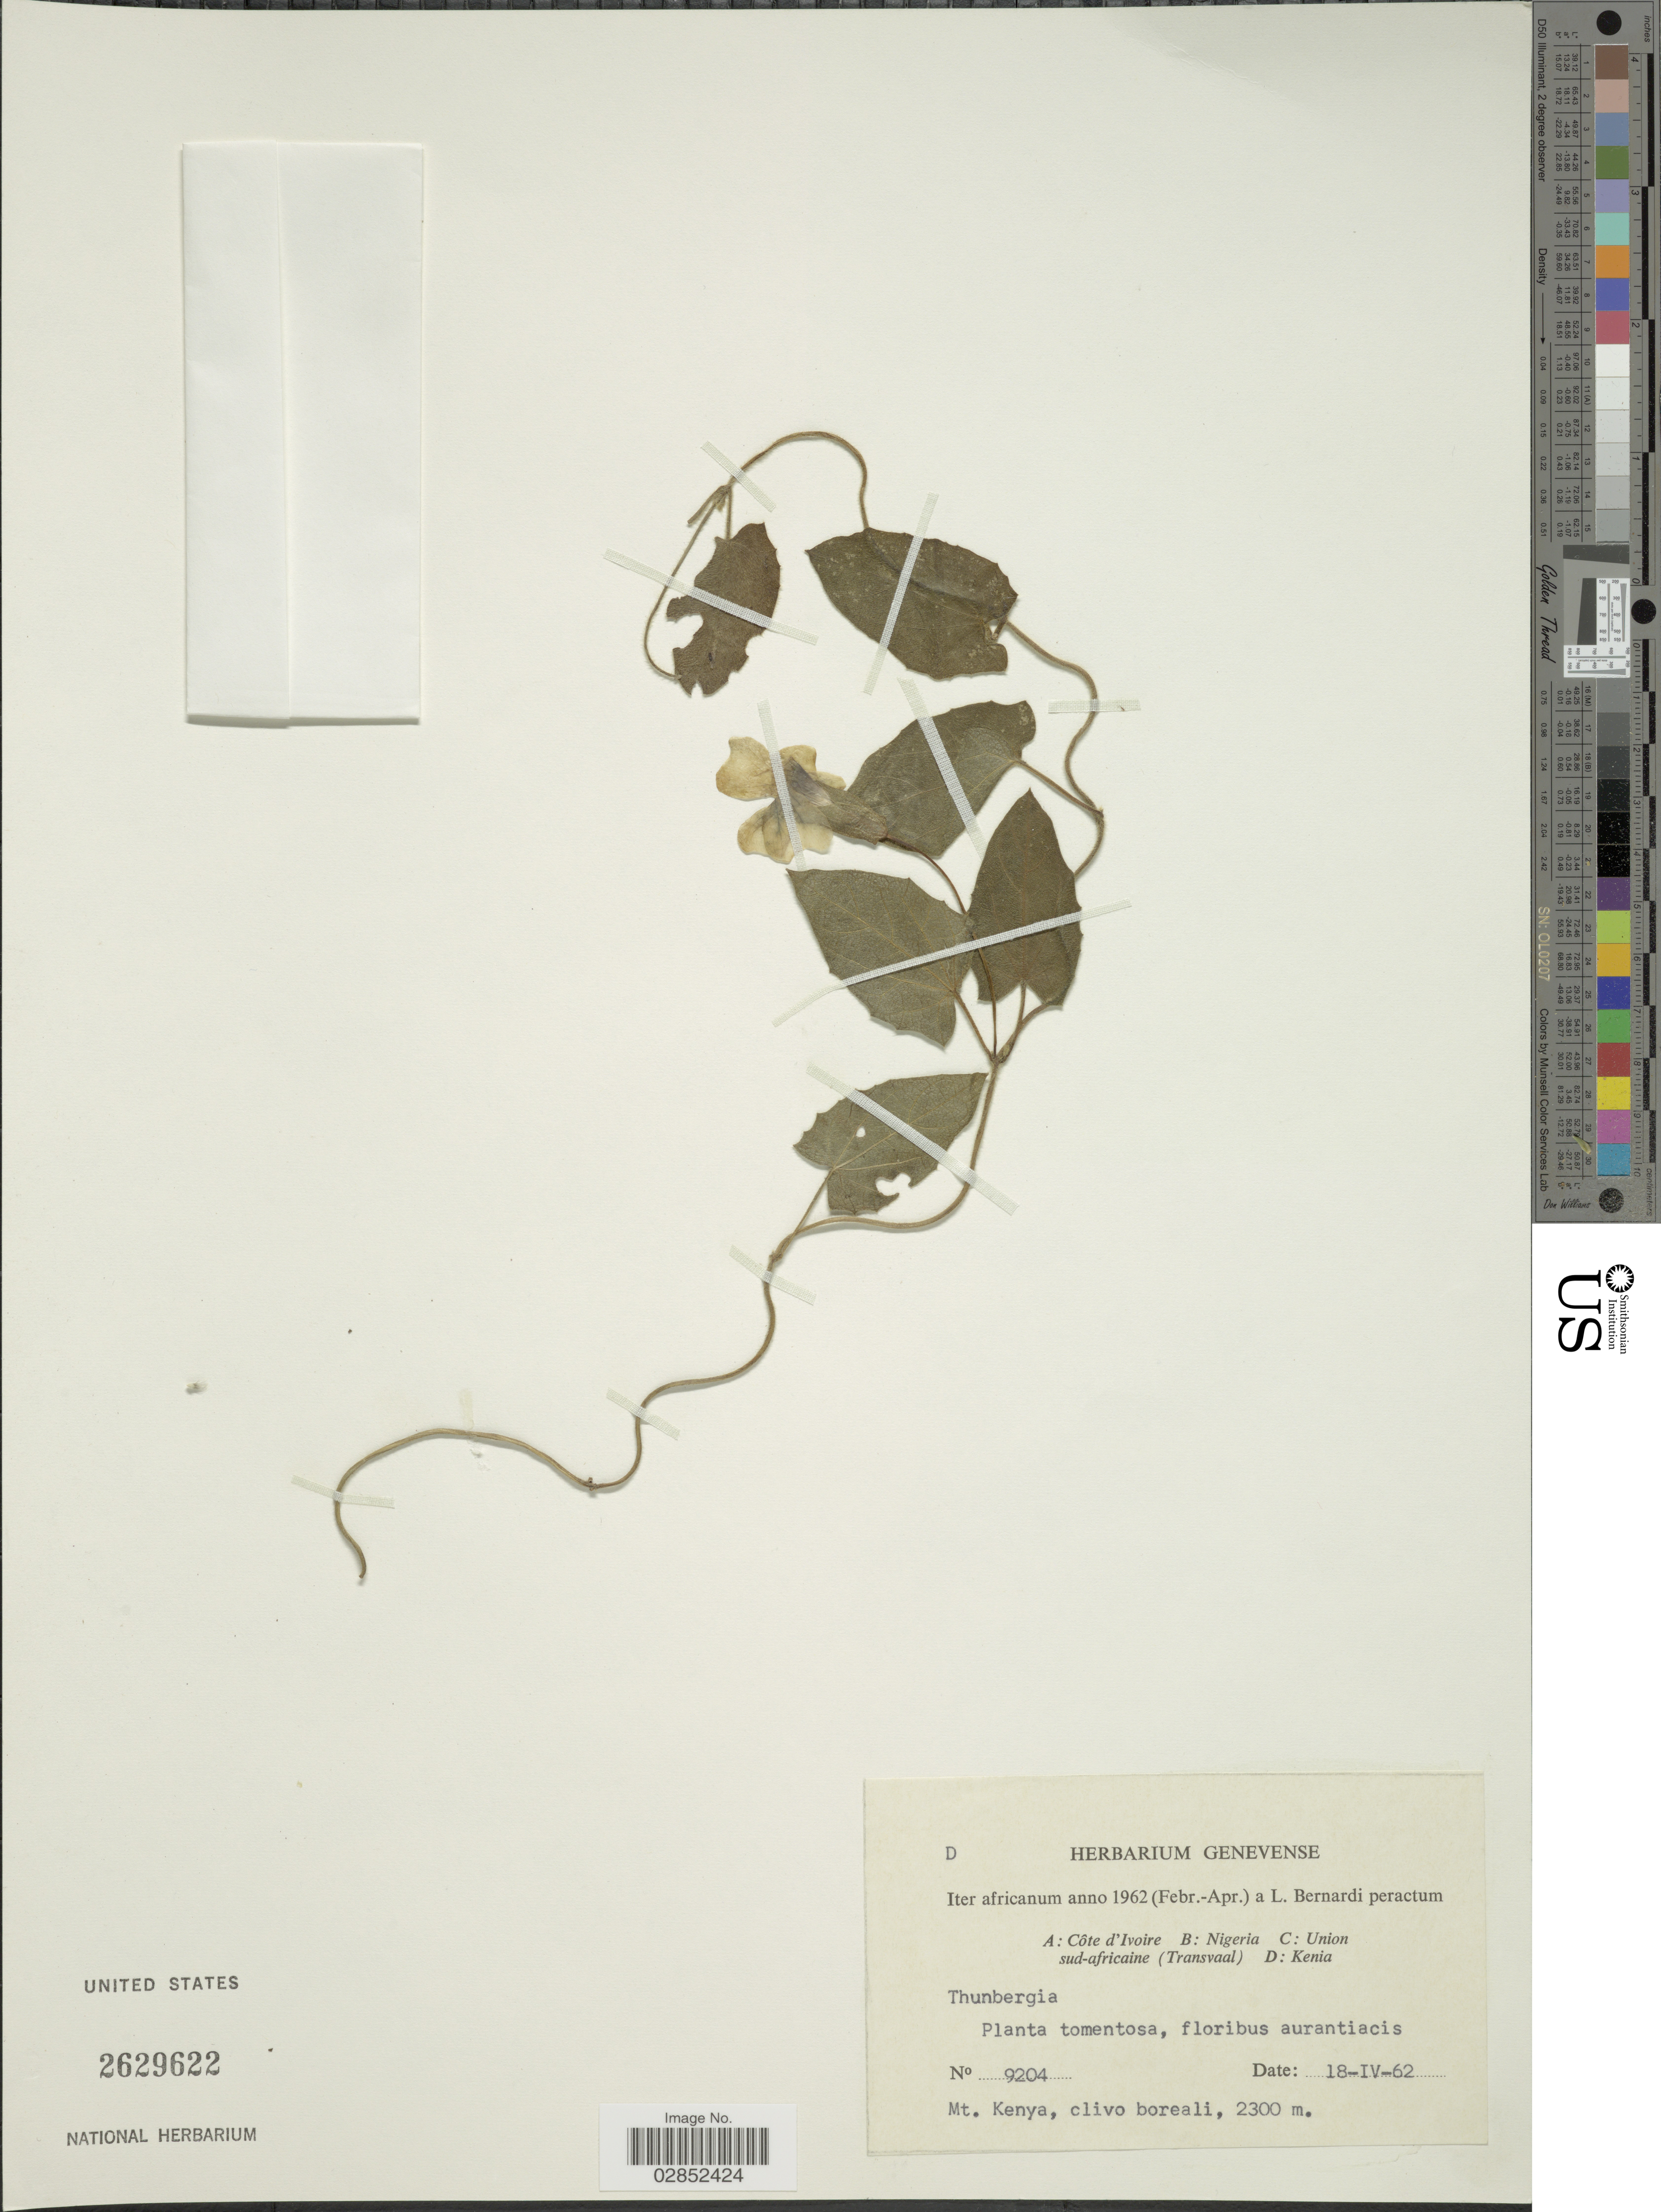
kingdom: Plantae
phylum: Tracheophyta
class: Magnoliopsida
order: Lamiales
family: Acanthaceae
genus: Thunbergia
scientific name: Thunbergia sp.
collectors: L. Bernardi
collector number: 9204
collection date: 1962-04-18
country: Kenya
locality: Mt. Kenya, clivo boreali, Iter Africanum.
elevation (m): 2300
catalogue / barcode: US 2629622